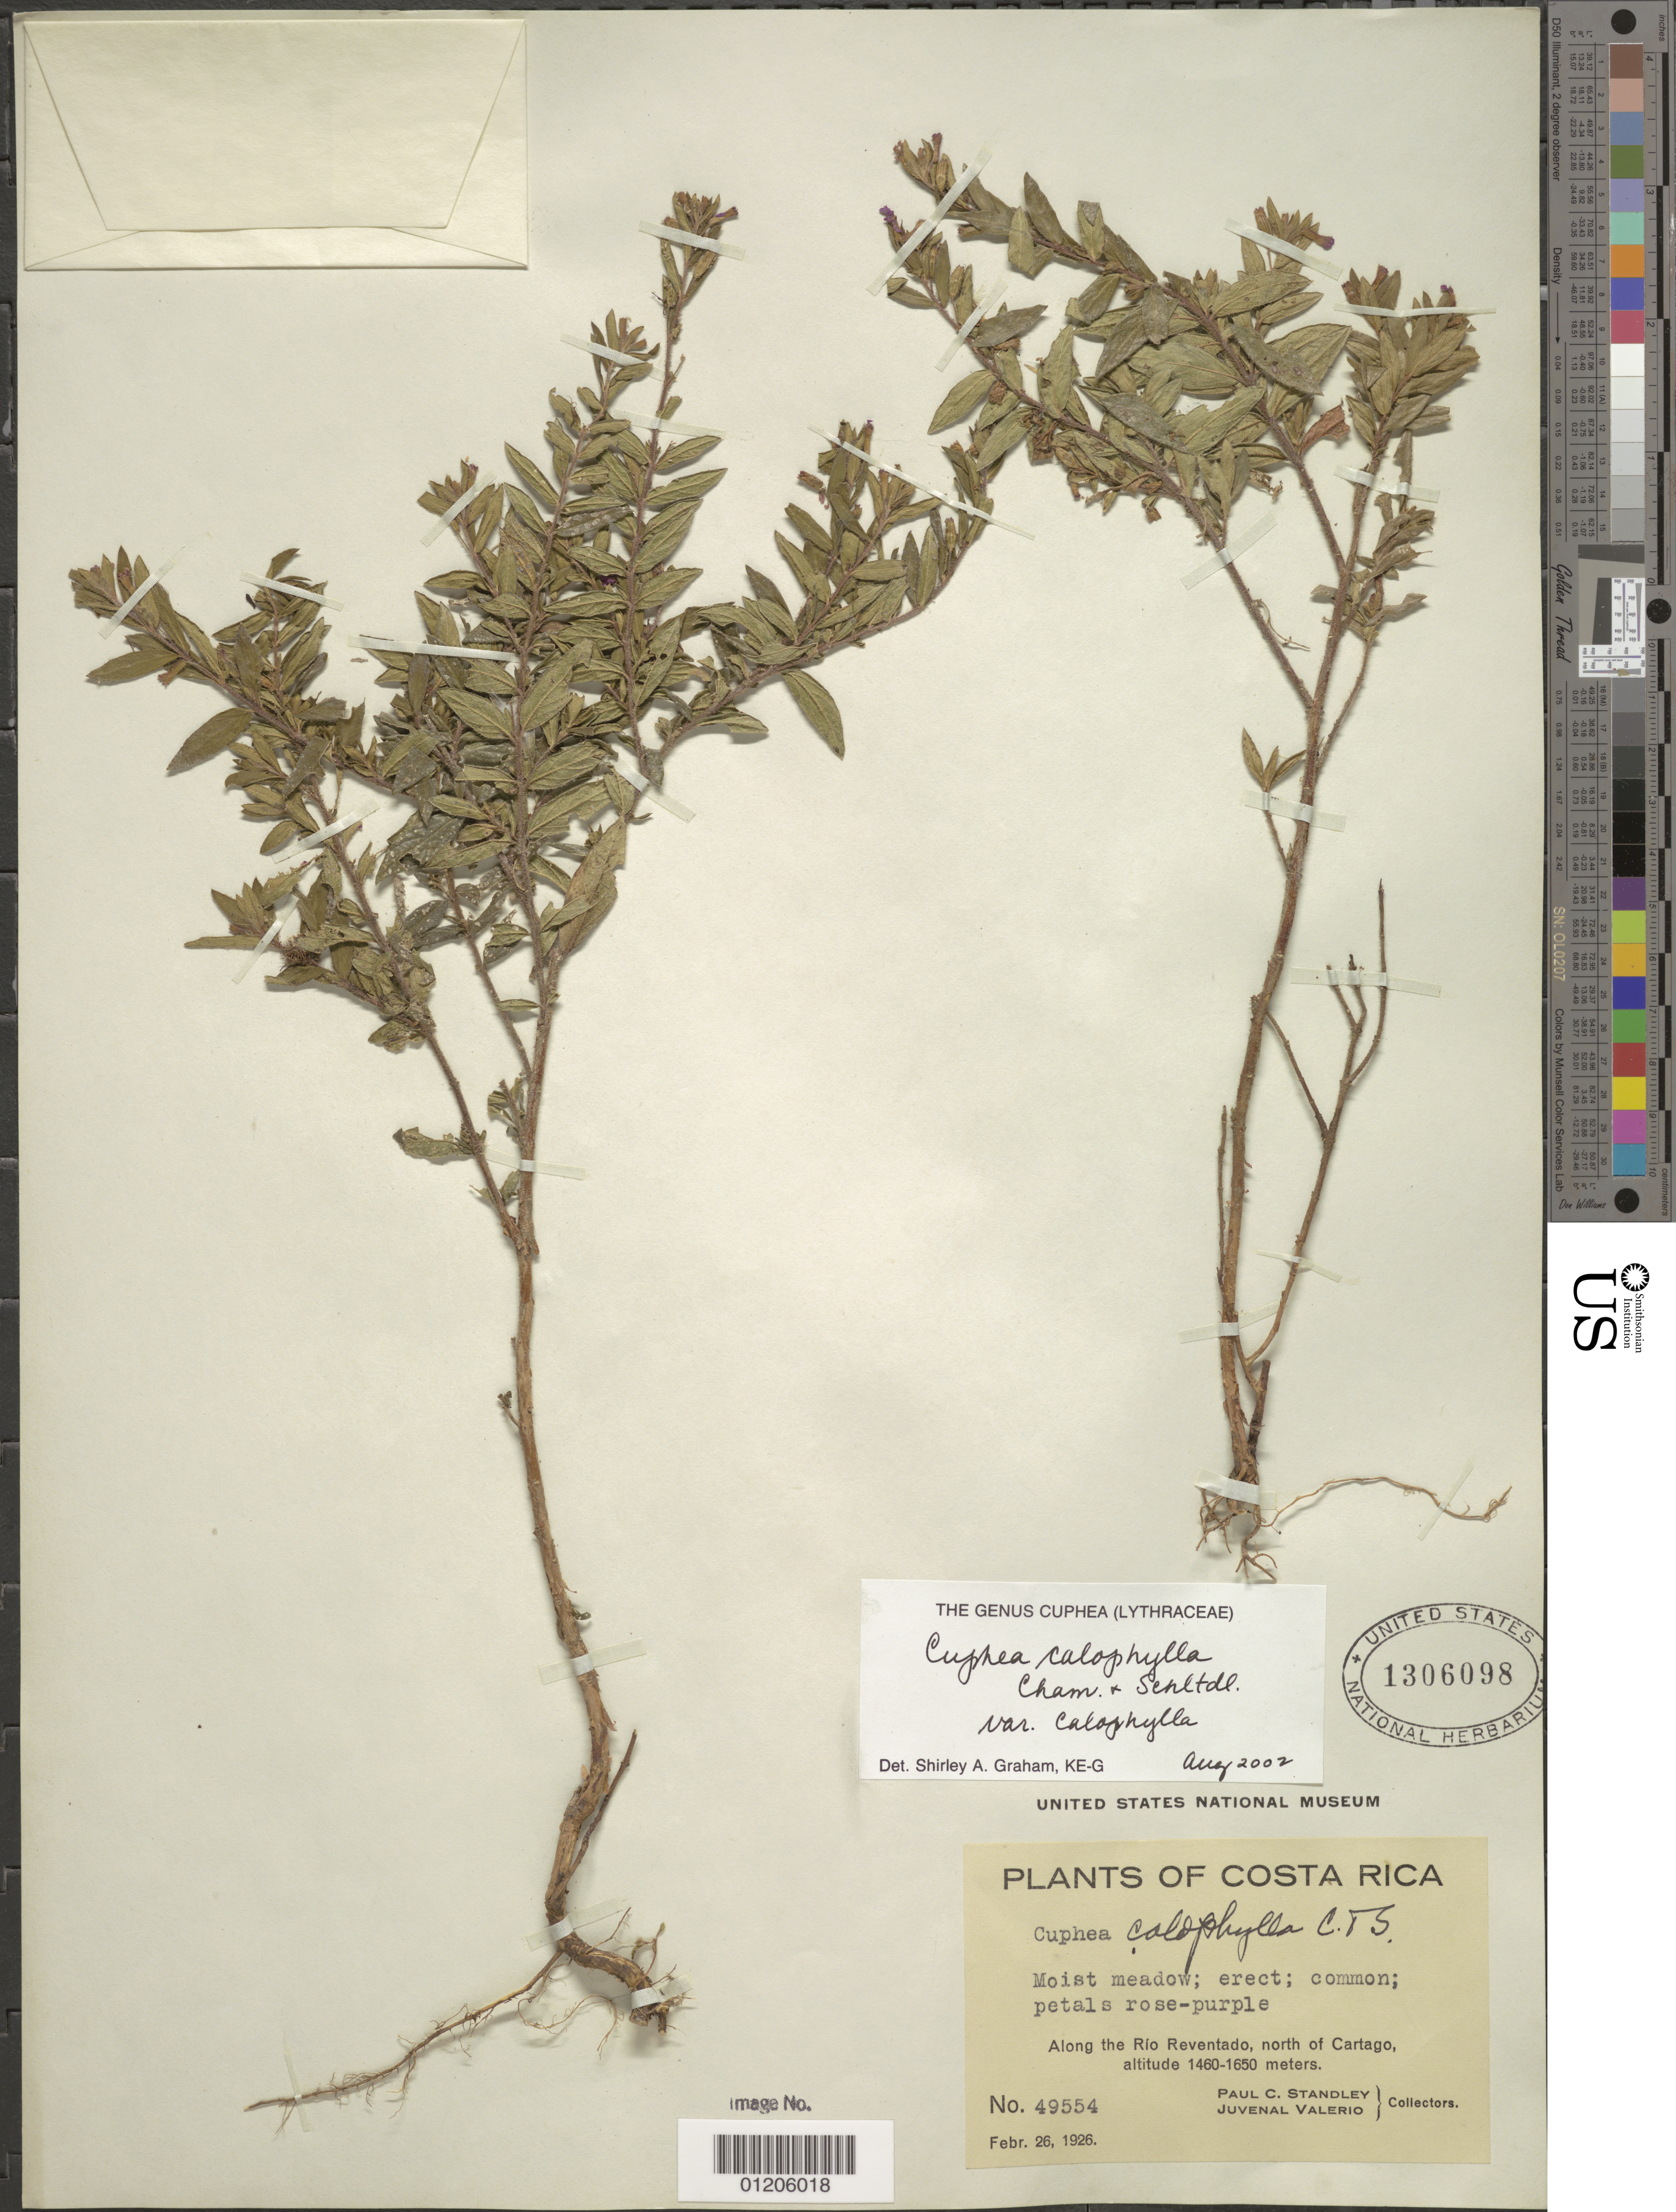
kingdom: Plantae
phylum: Tracheophyta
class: Magnoliopsida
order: Myrtales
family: Lythraceae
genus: Cuphea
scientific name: Cuphea calophylla var. calophylla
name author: Cham. & Schltdl.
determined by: Graham, S.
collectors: P. C. Standley & J. Valerio R.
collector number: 49554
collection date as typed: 26 Feb 1926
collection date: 1926-02-26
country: Costa Rica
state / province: Cartago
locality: Rio Reventado, N of Cartago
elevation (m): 1460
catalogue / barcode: US 1306098